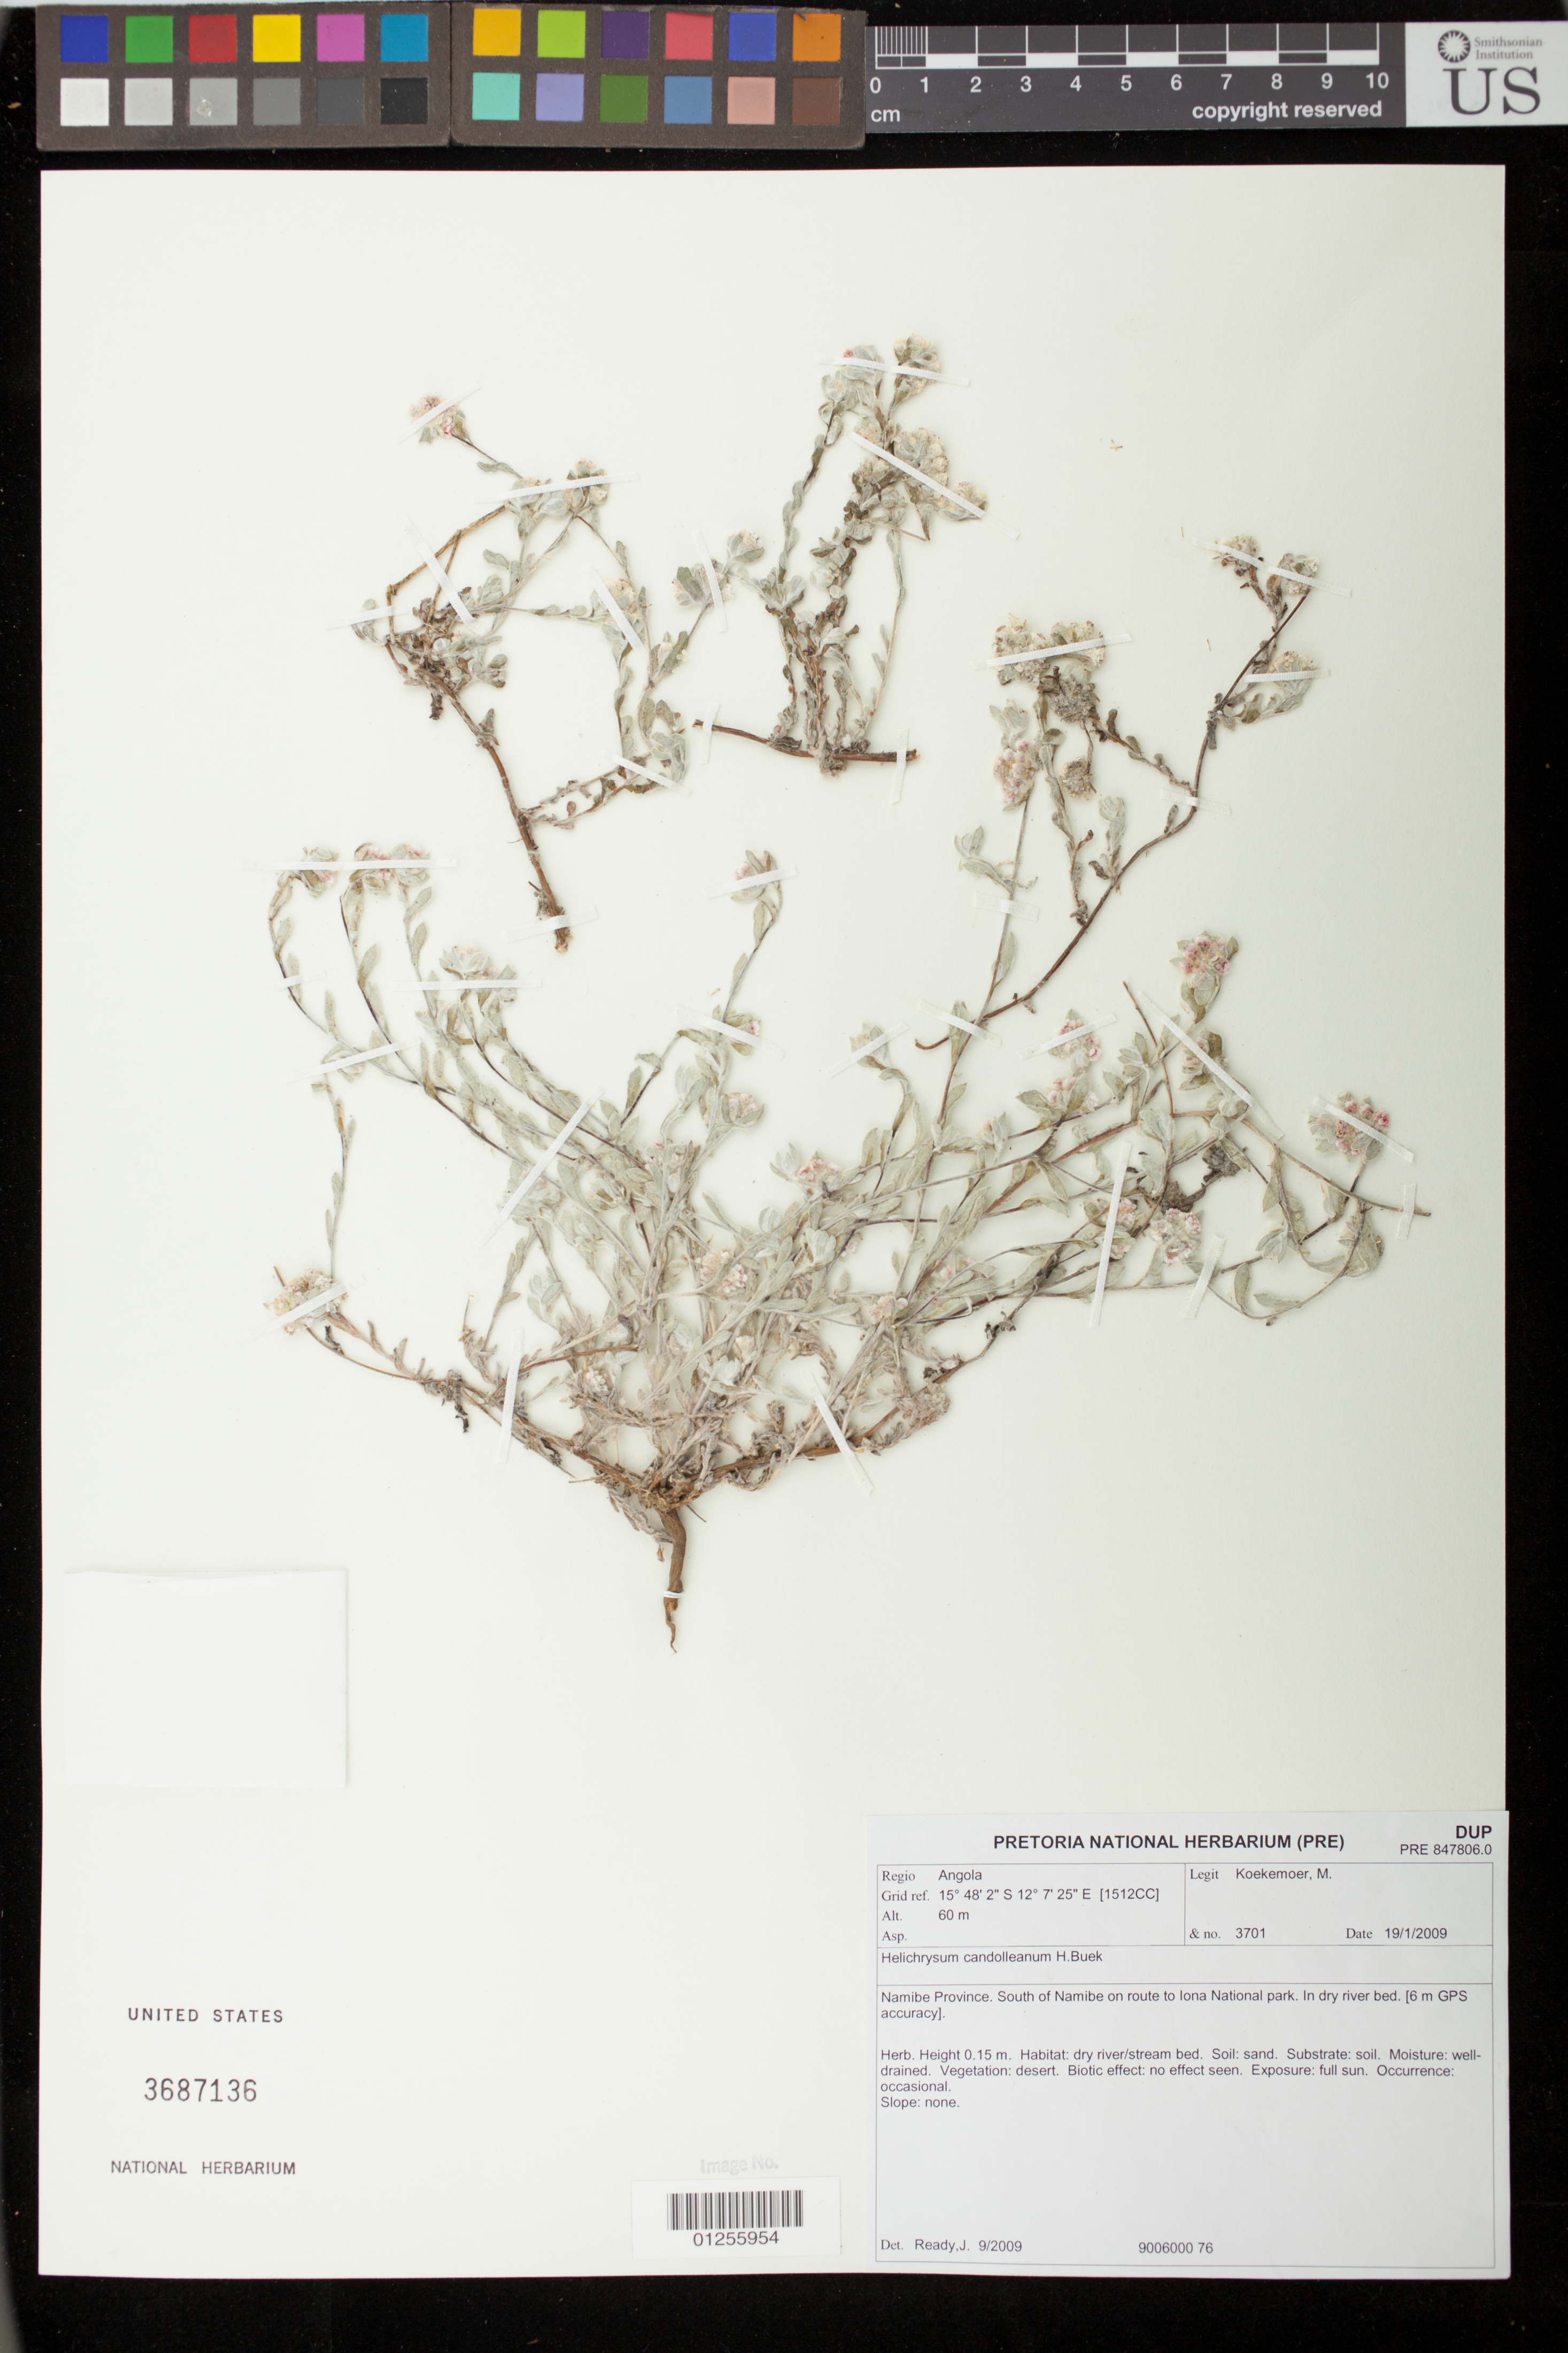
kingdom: Plantae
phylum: Tracheophyta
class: Magnoliopsida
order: Asterales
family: Asteraceae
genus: Helichrysum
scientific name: Helichrysum erubescens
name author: Hilliard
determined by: Burrows, J. E.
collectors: M. Koekemoer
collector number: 3701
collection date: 2009-01-19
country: Angola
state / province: Namibe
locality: South of Namibe on route to Iona National Park. In dry river bed. [6 m GPS accuracy]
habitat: Desert, dry river bed.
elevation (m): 60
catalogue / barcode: US 3687136